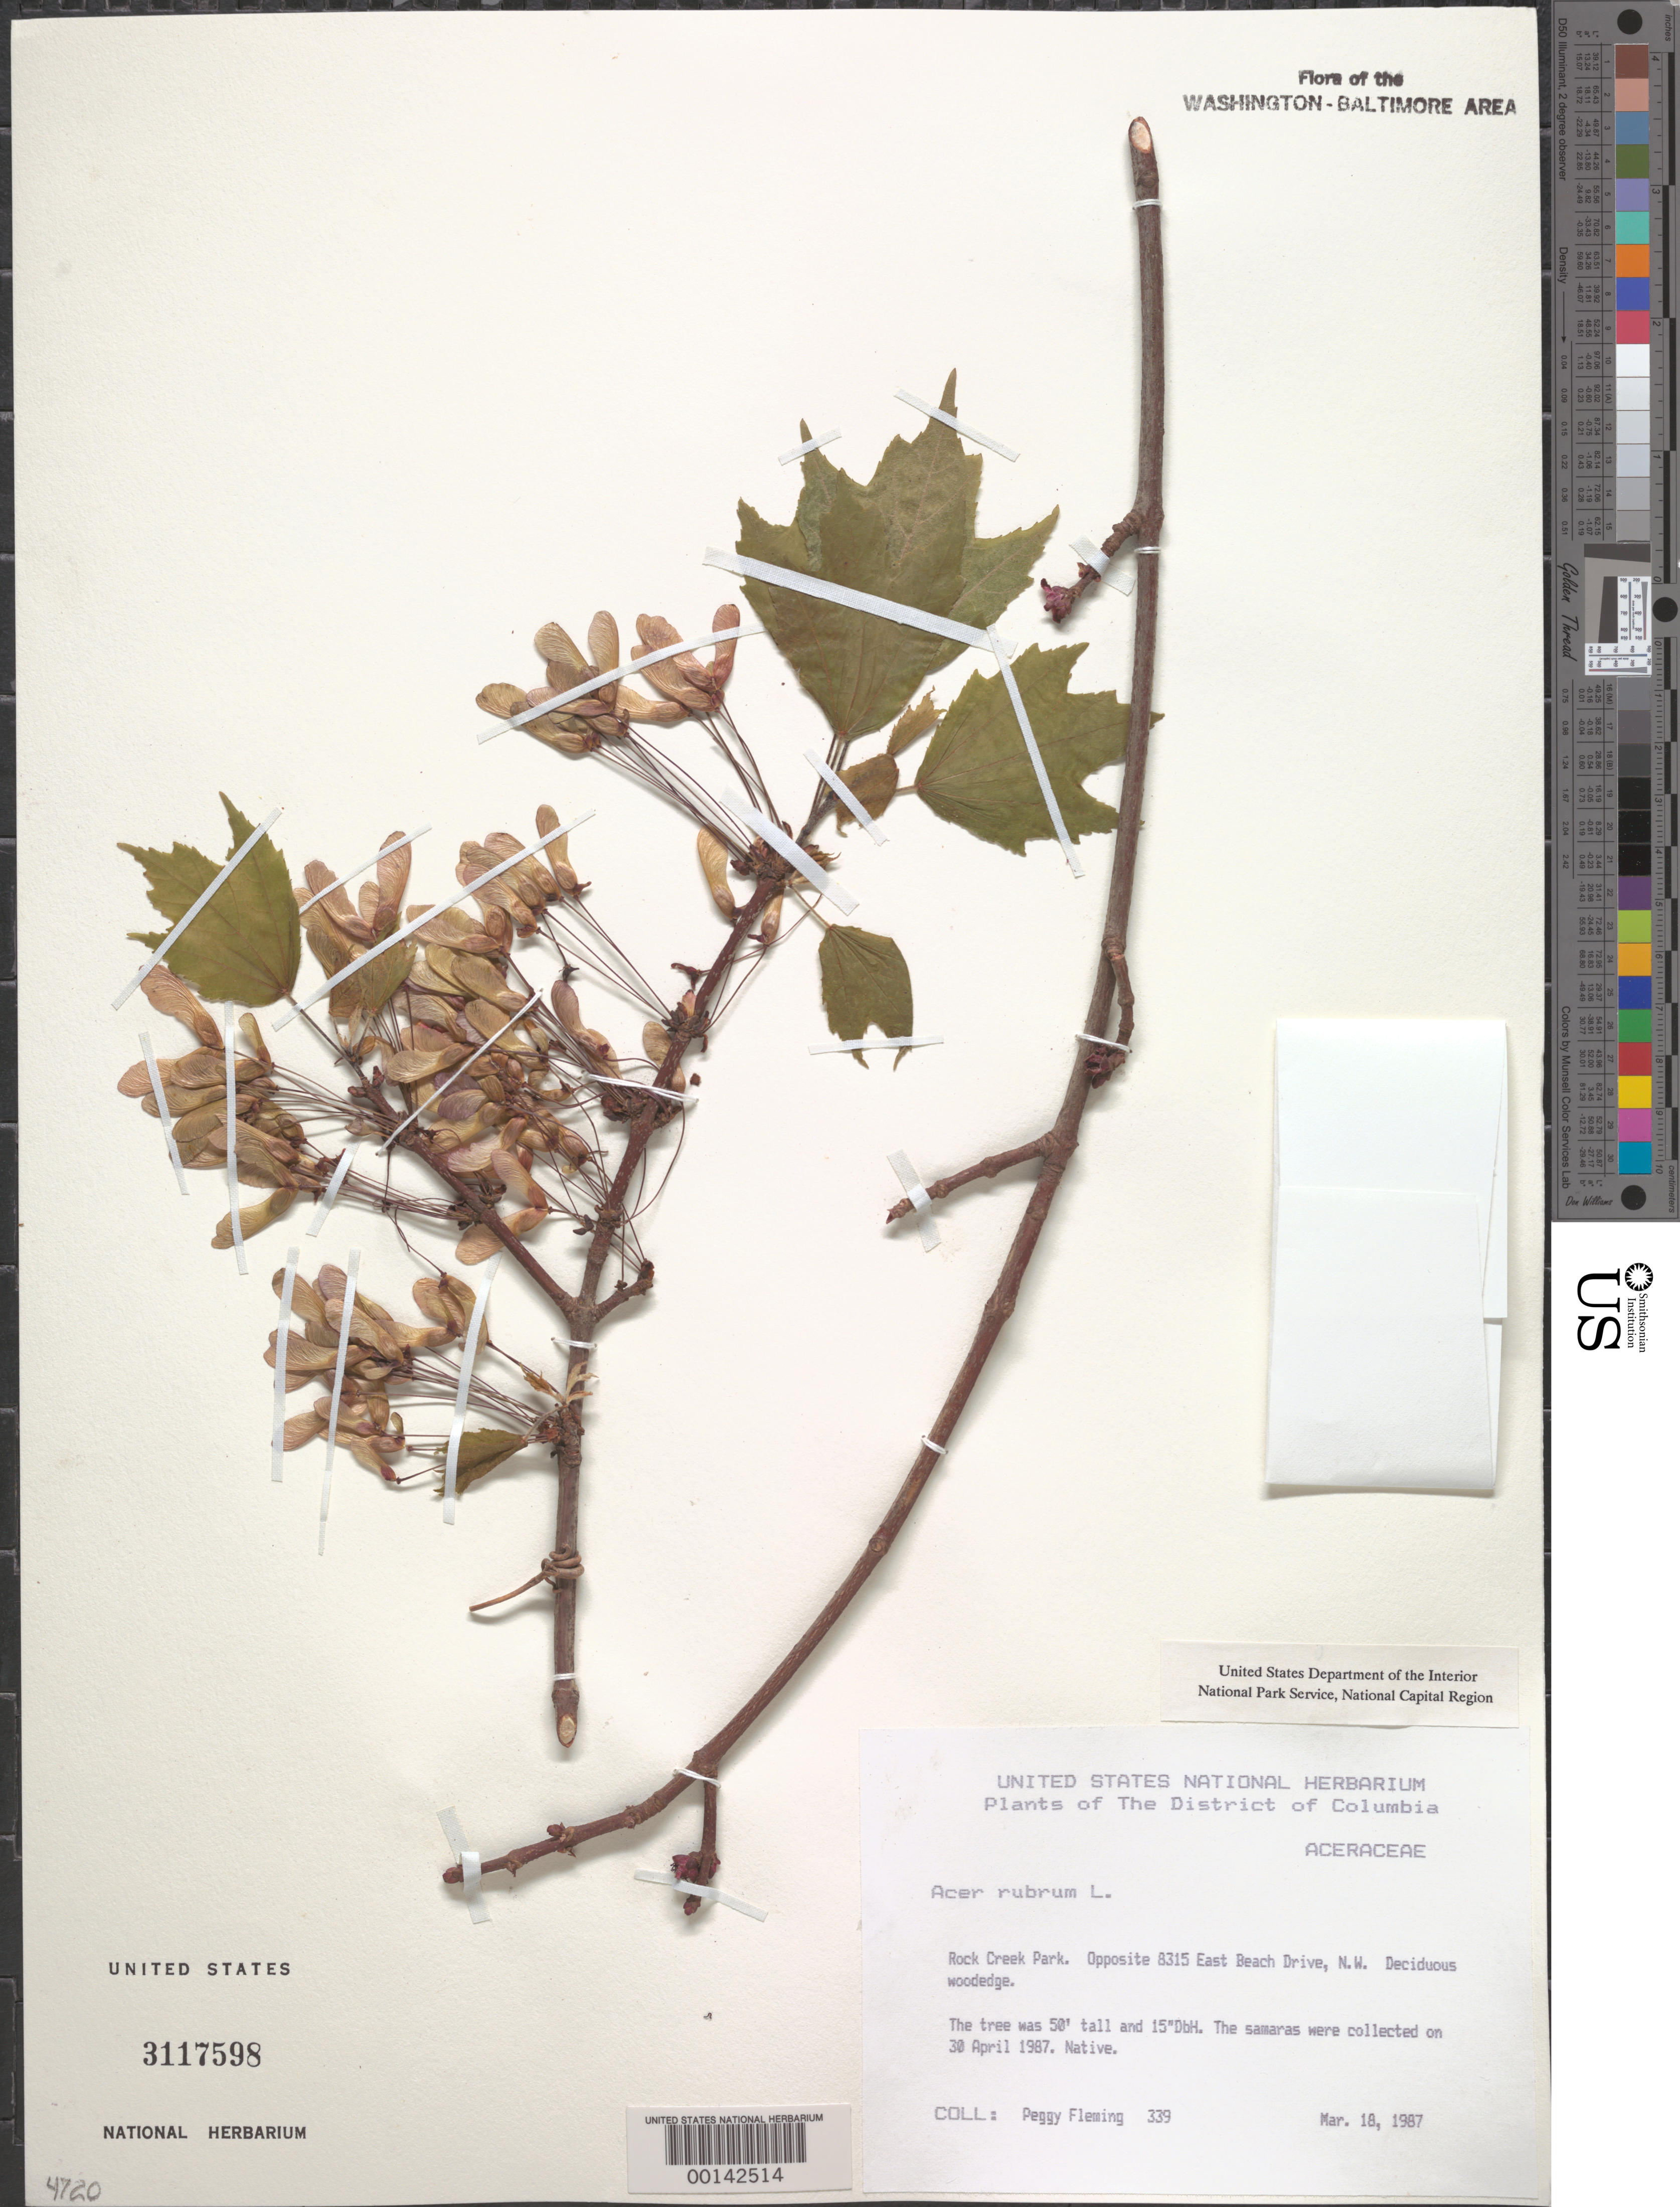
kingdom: Plantae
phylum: Tracheophyta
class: Magnoliopsida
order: Sapindales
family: Sapindaceae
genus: Acer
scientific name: Acer rubrum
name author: L.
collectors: P. Fleming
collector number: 339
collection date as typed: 18 Mar 1987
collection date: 1987-03-18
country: United States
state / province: District of Columbia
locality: Rock Creek Park. Opposite 8315 east Beach Drive, NW Rock Creek Park & vicinity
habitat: Deciduous woodedge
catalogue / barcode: US 3117598